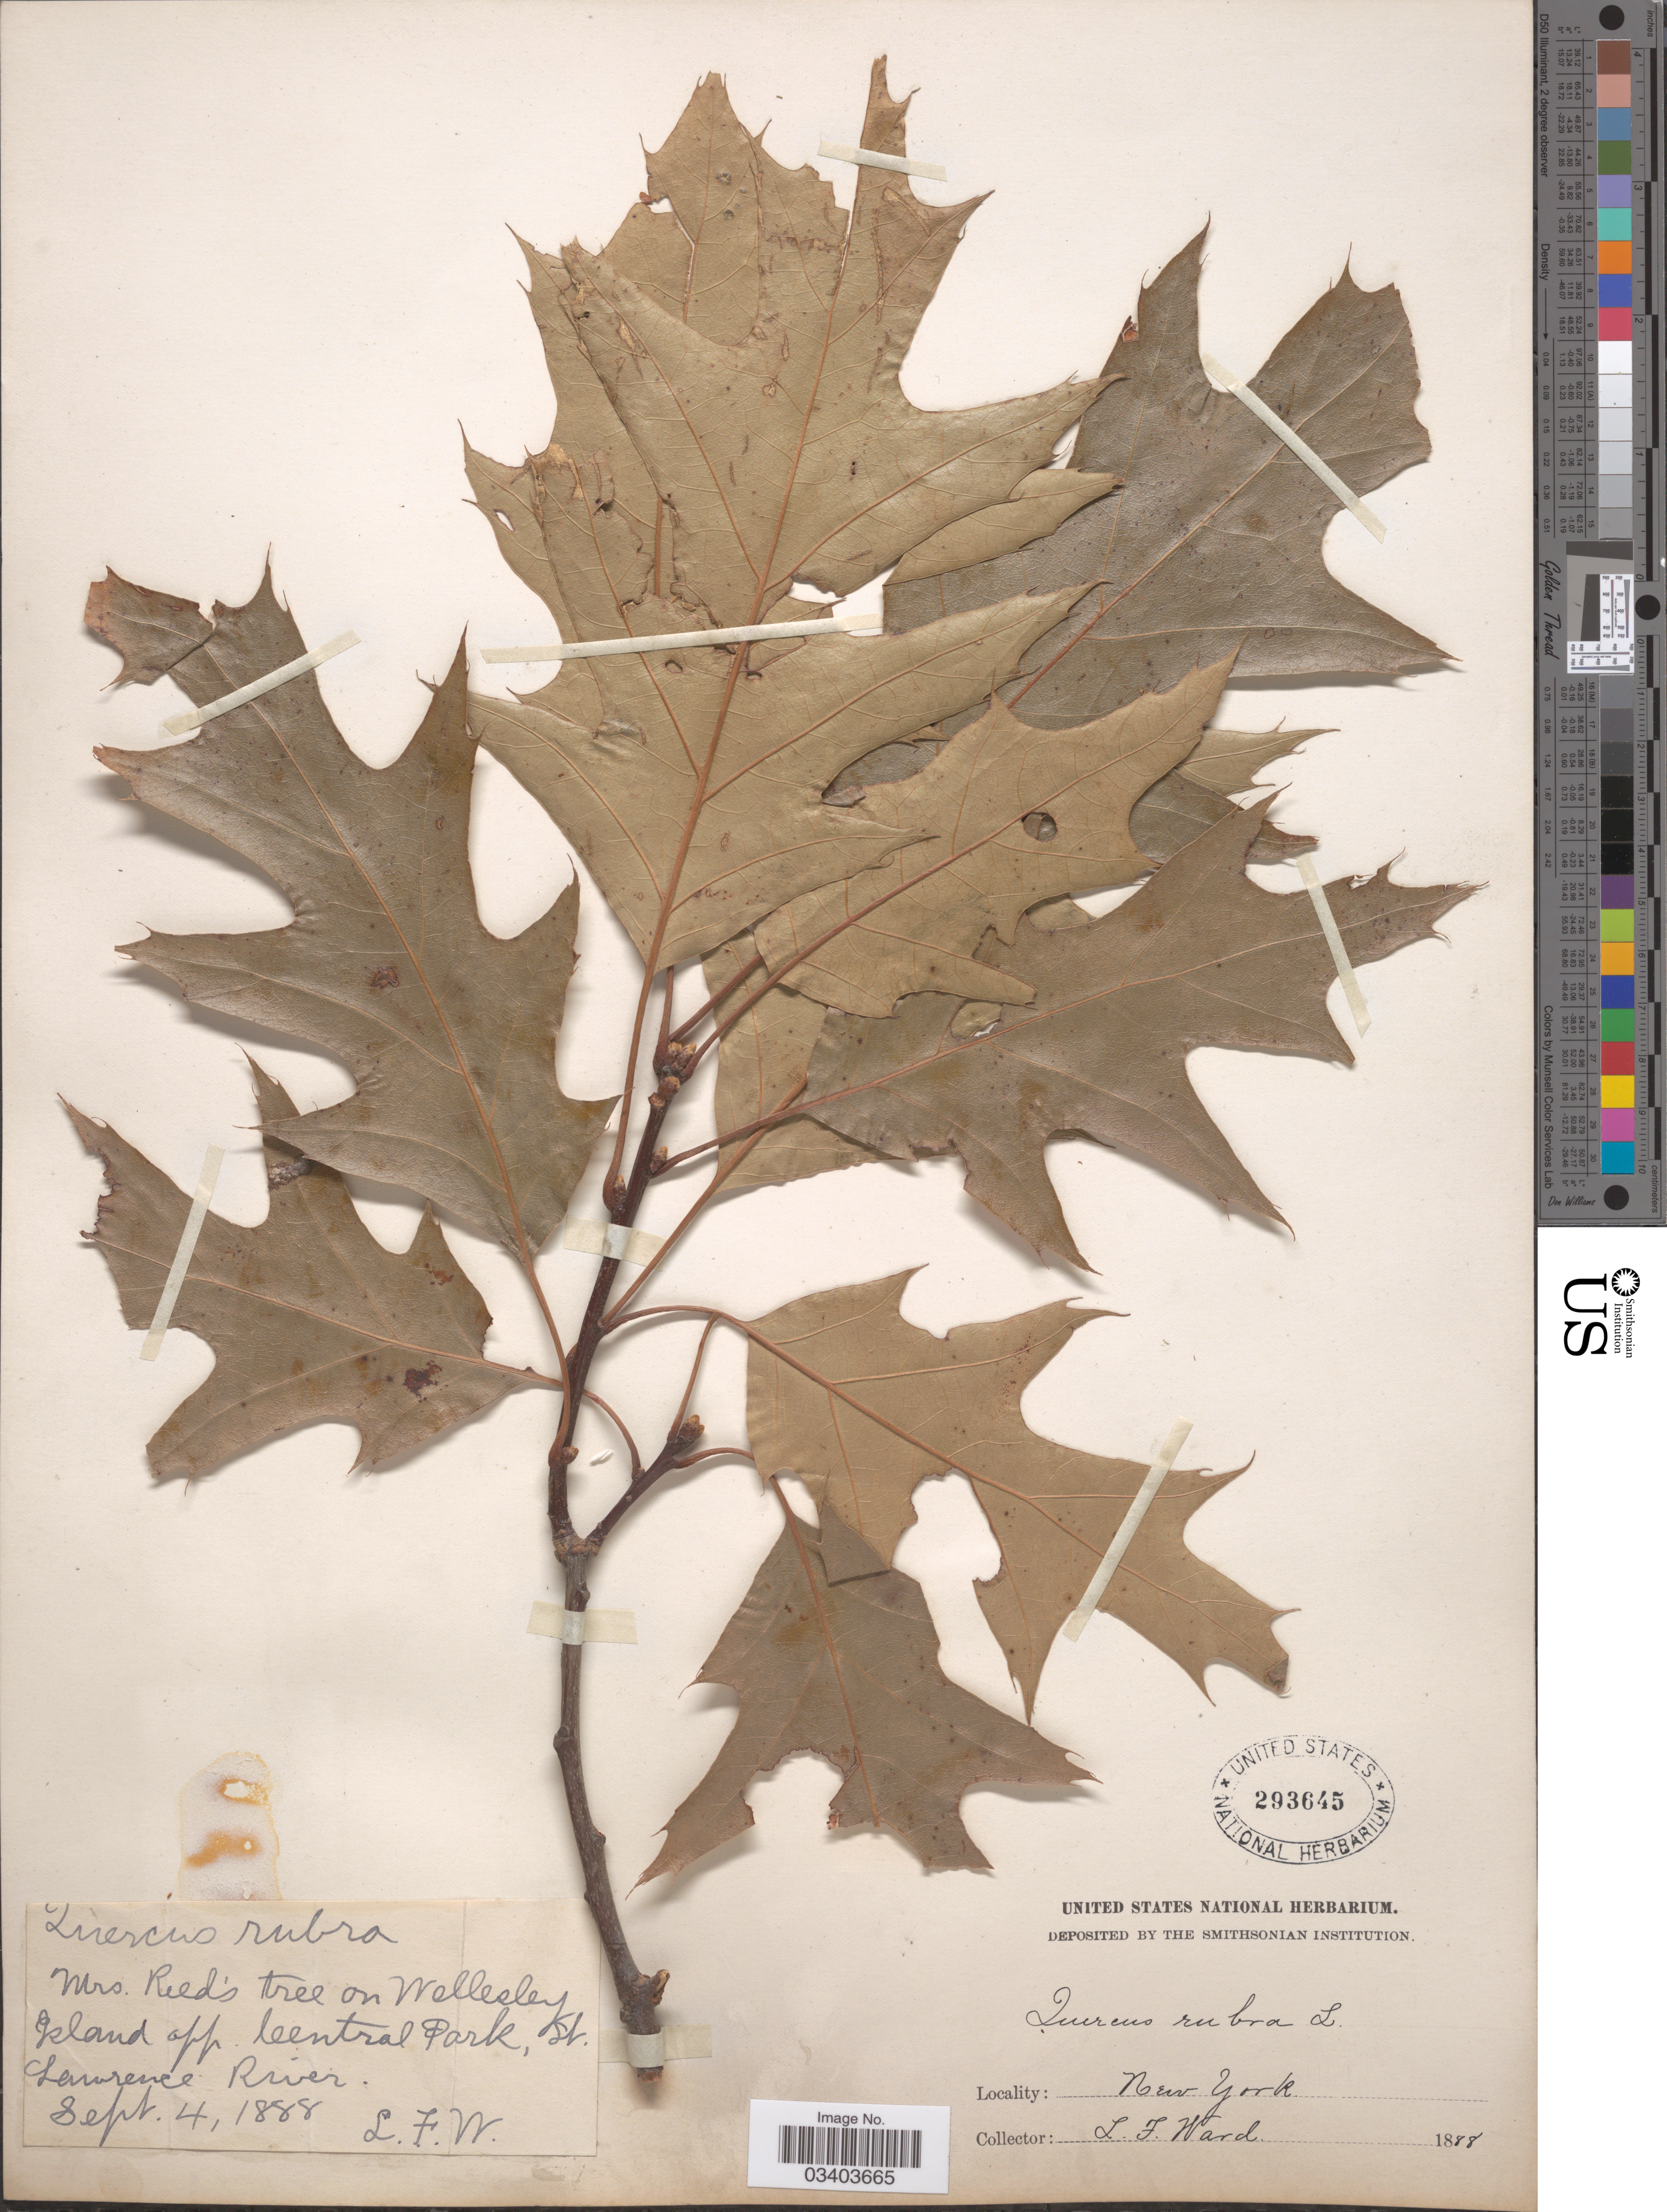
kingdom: Plantae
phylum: Tracheophyta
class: Magnoliopsida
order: Fagales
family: Fagaceae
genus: Quercus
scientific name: Quercus borealis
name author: F. Michx.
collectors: L. Ward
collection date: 1888-09-04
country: United States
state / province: New York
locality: Mrs. Reed's tree on Wellesley Island opp. Central Park, St. Lawrence River.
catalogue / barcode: US 293645